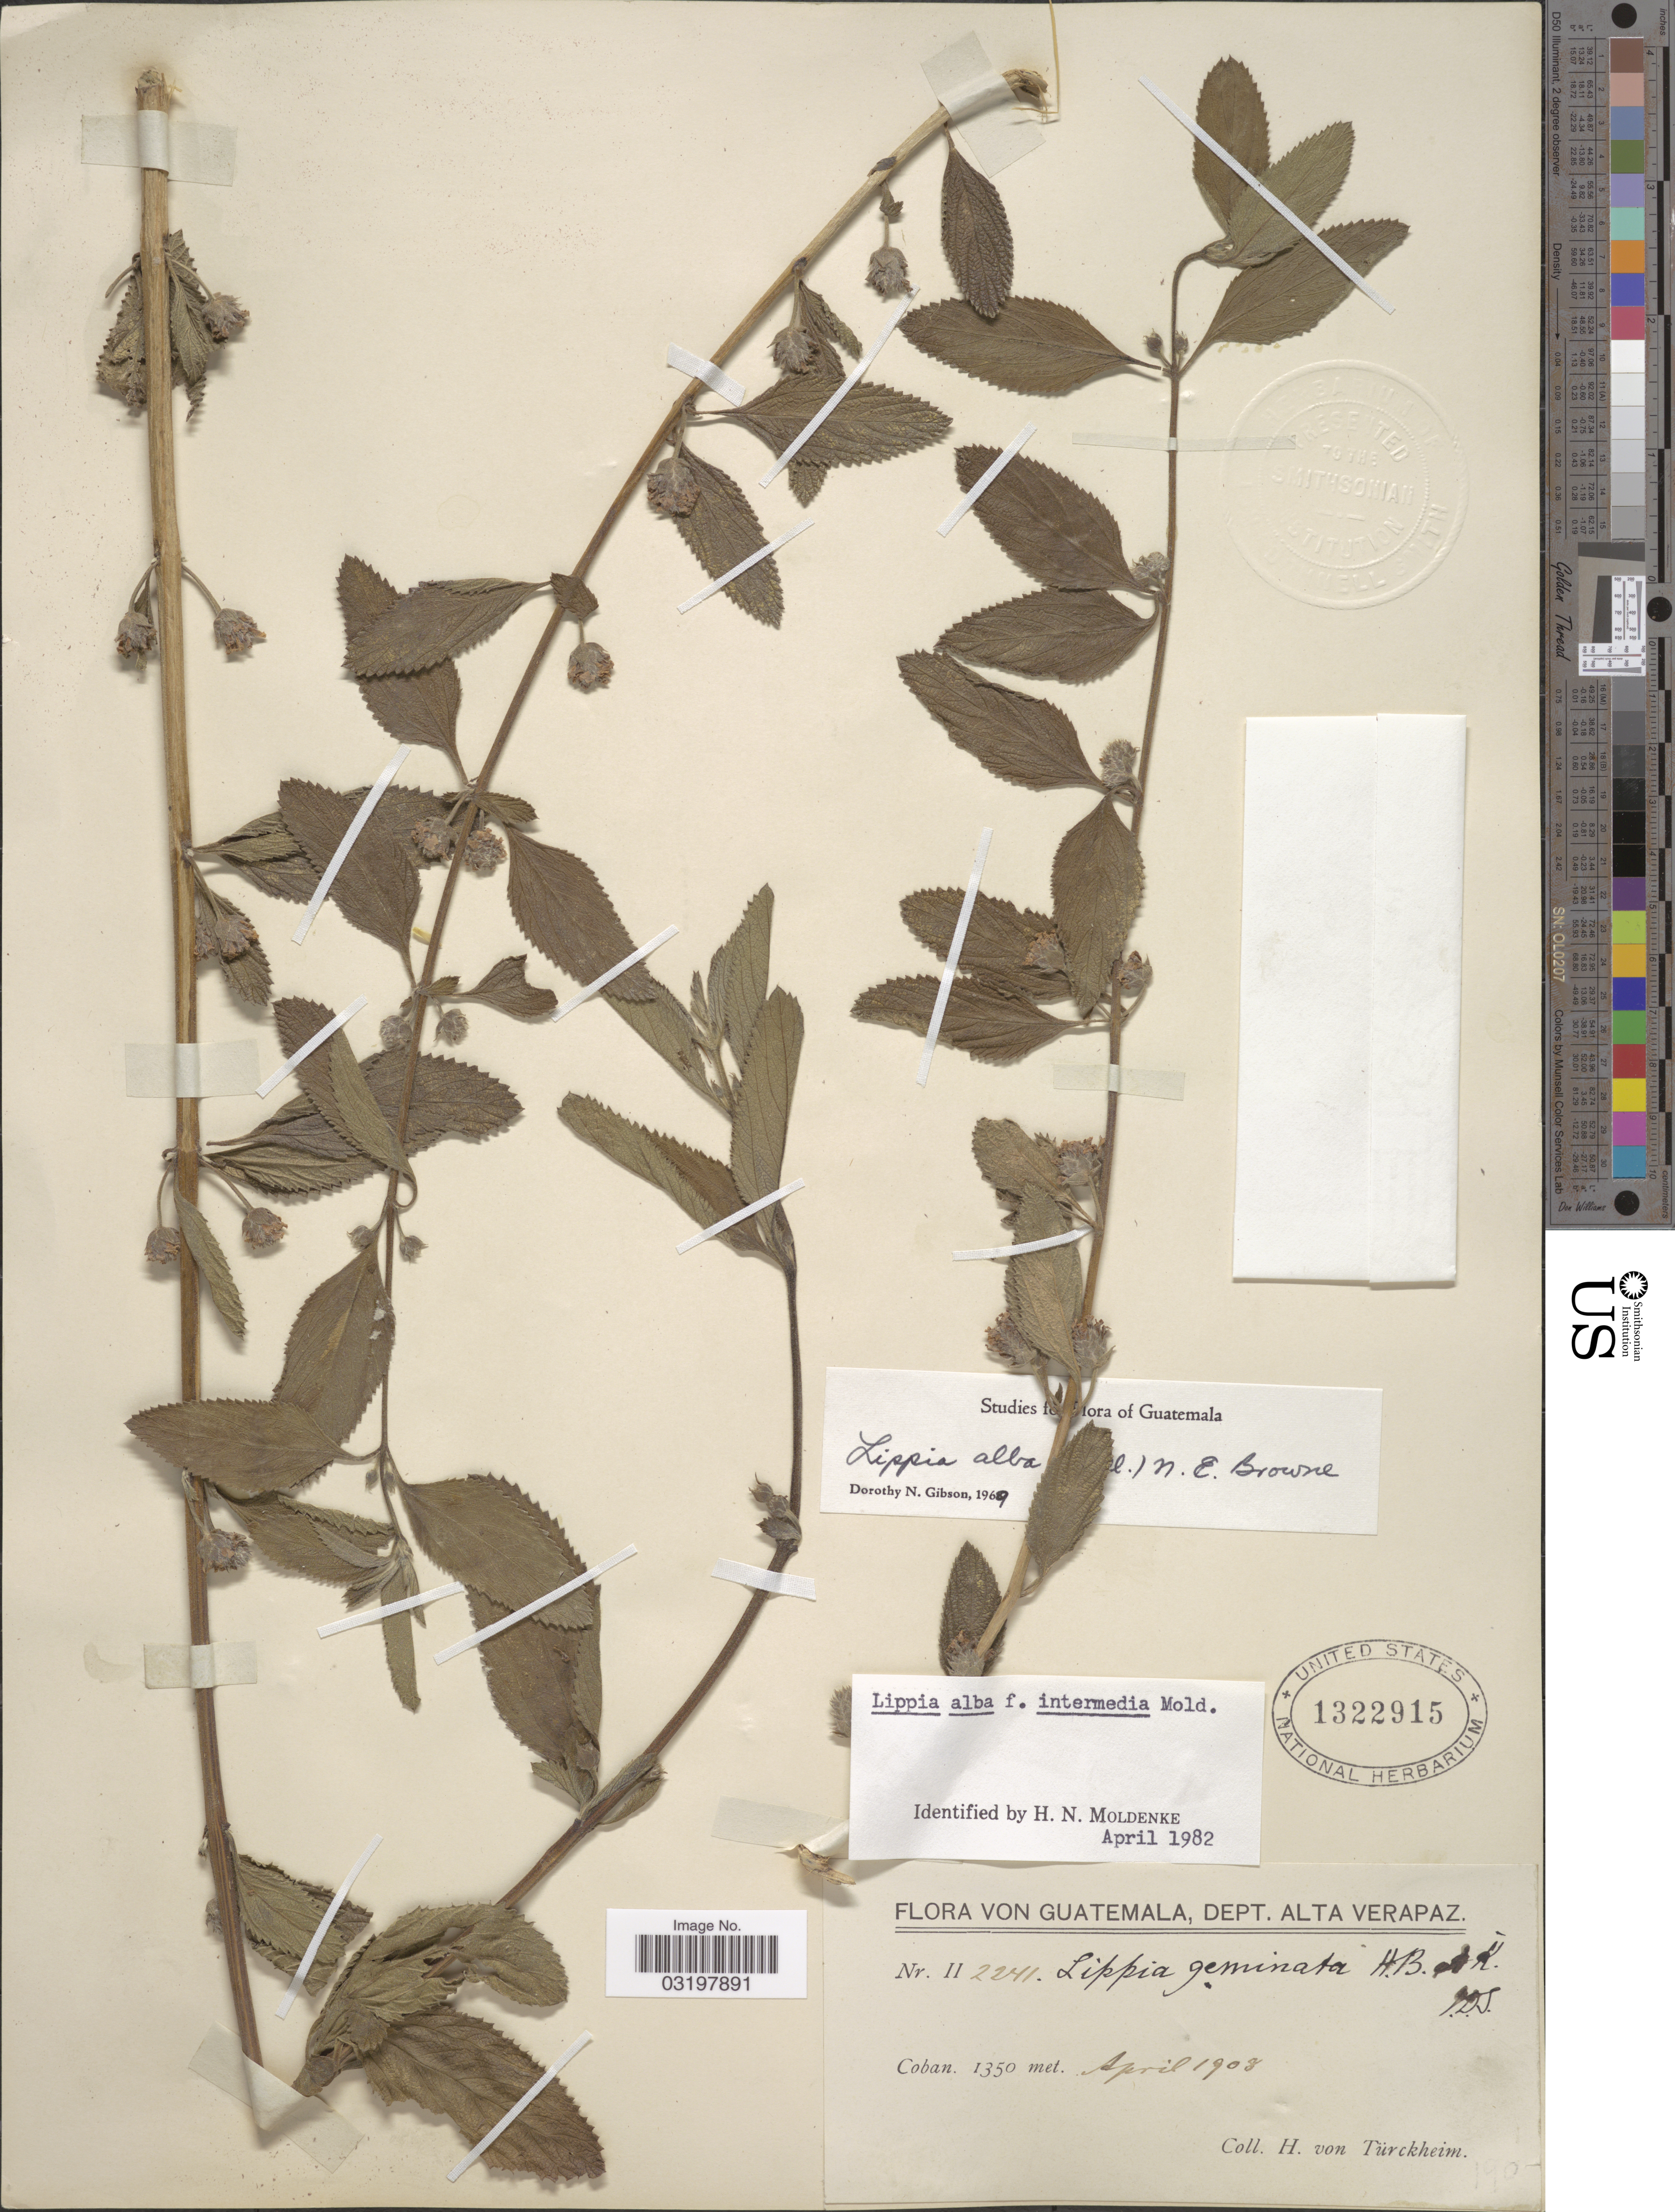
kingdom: Plantae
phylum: Tracheophyta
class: Magnoliopsida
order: Lamiales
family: Verbenaceae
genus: Lippia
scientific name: Lippia alba f. intermedia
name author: Moldenke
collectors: H. von Türckheim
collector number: II2241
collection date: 1903-04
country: Guatemala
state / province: Alta Verapaz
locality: Dept. Alta Verapaz. Coban.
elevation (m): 1350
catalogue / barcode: US 1322915